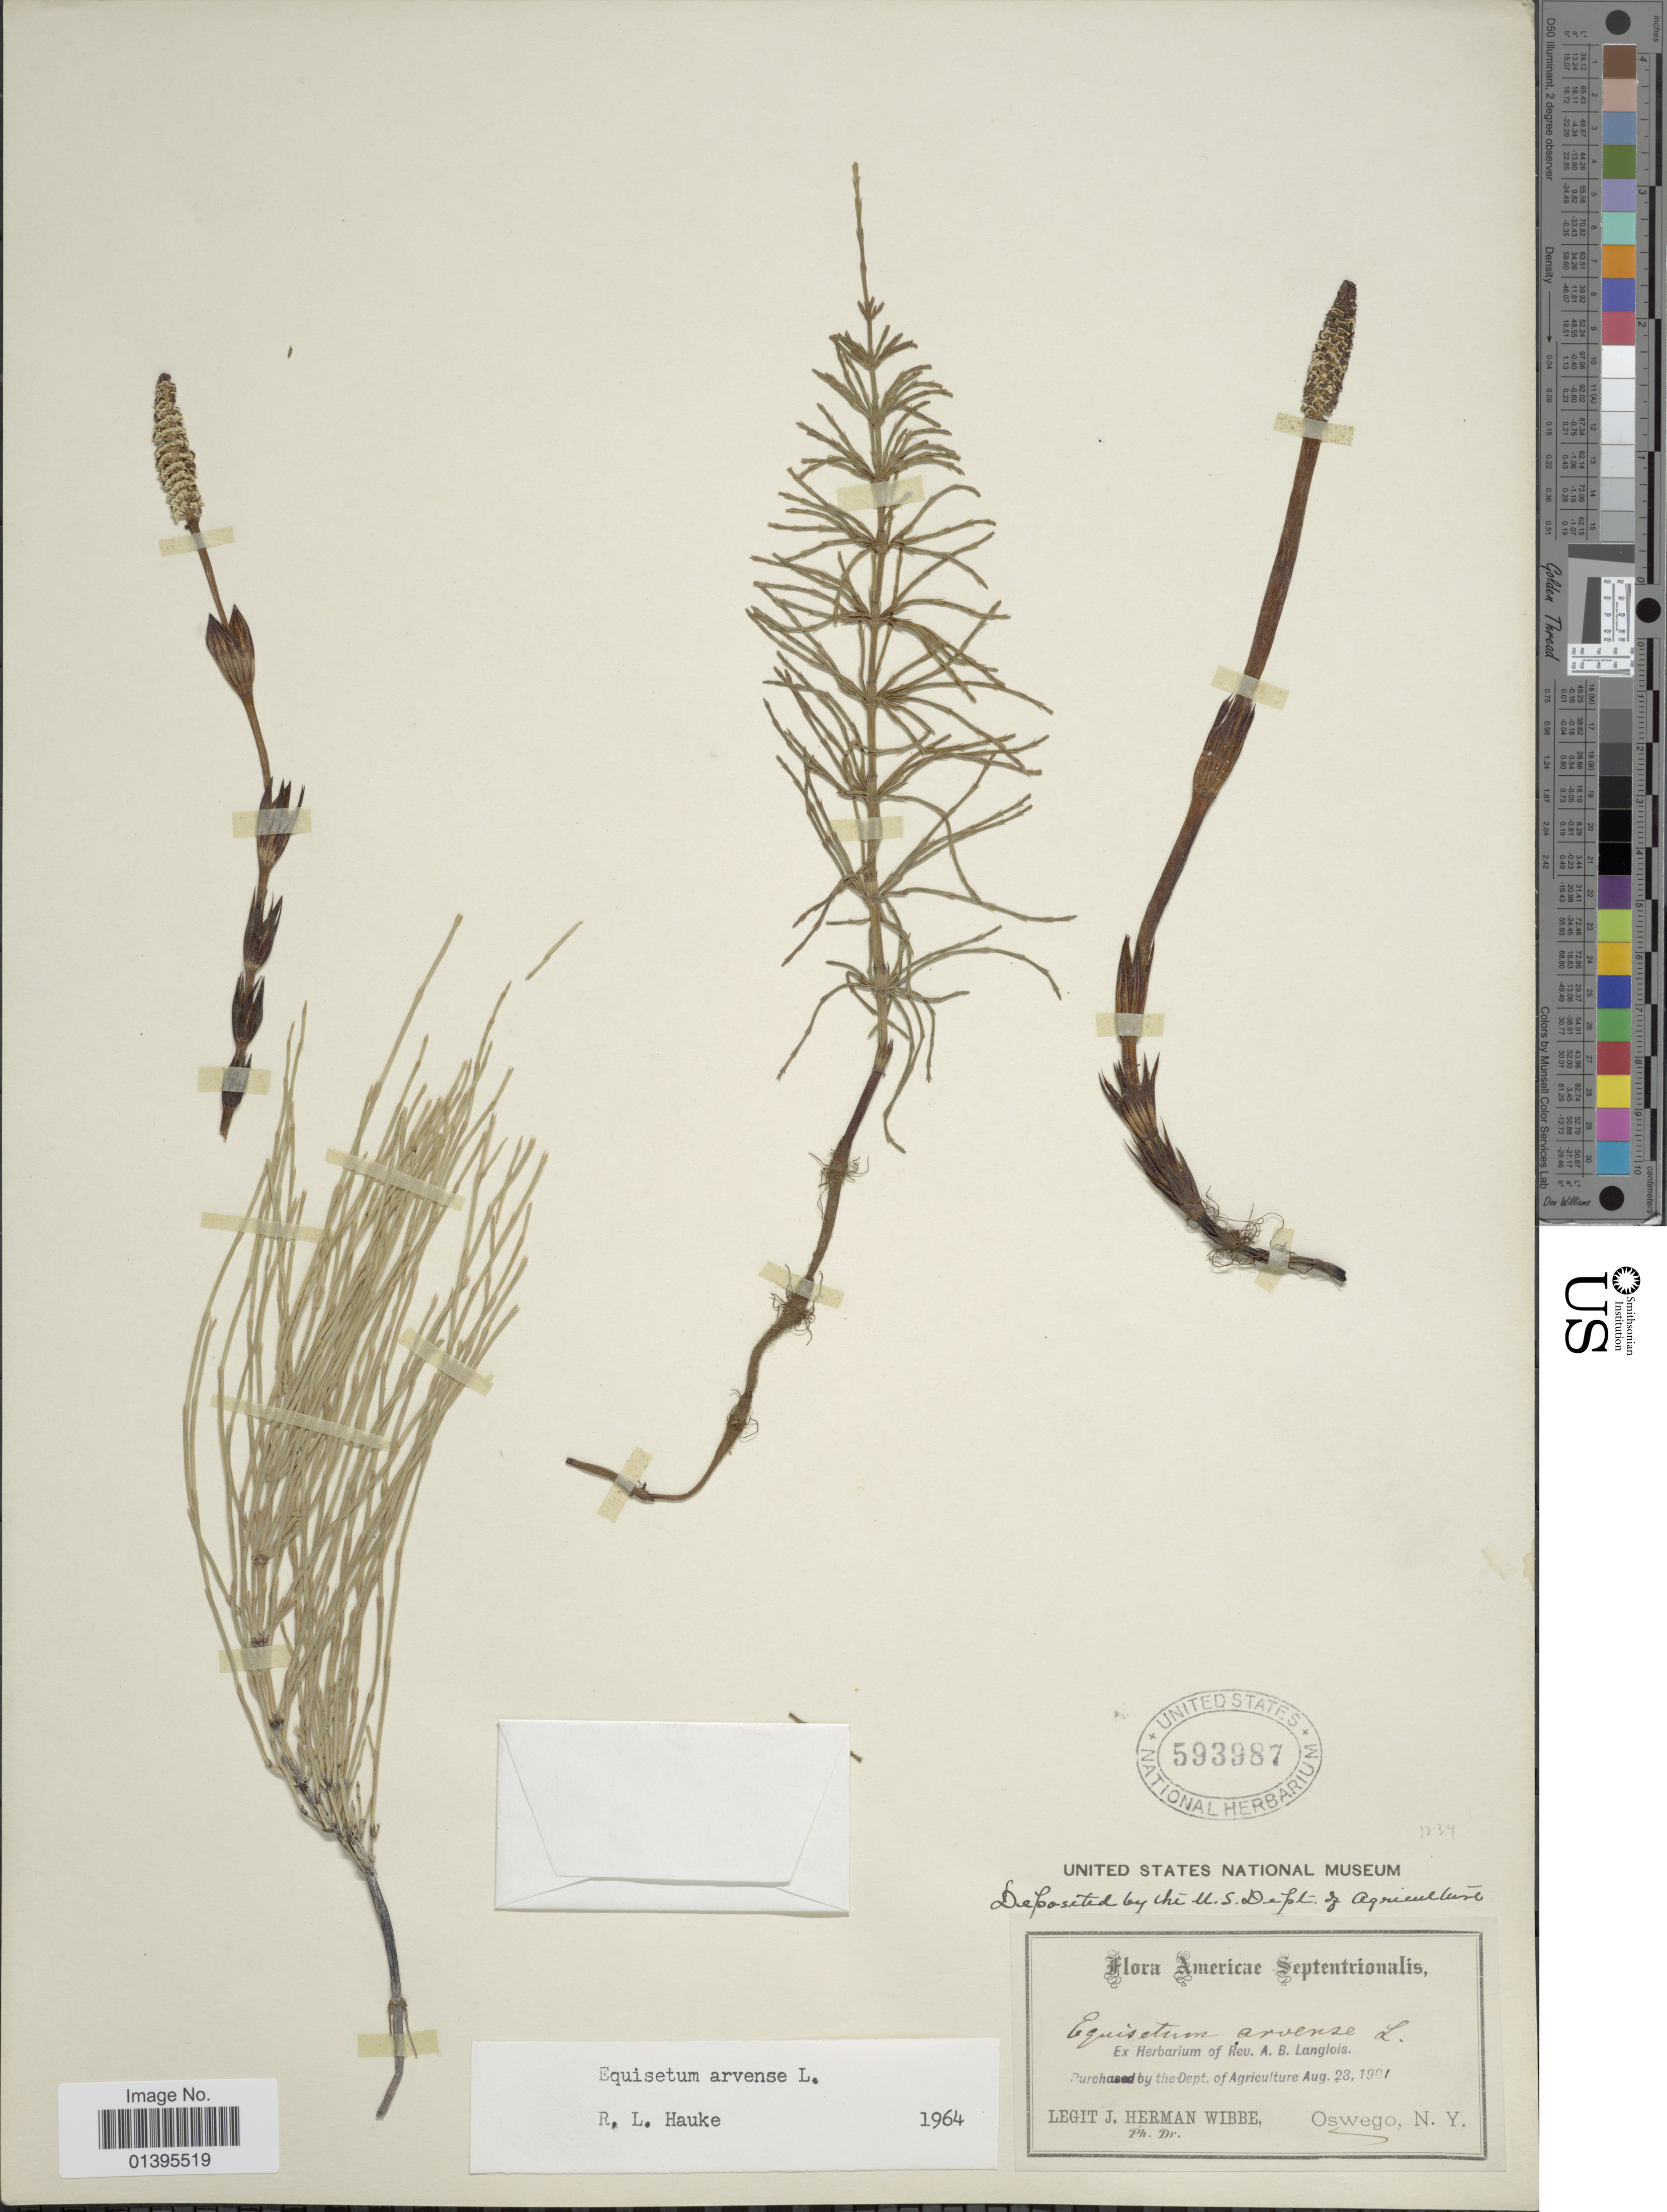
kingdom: Plantae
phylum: Tracheophyta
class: Polypodiopsida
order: Equisetales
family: Equisetaceae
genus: Equisetum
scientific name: Equisetum arvense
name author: L.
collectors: J. Wibbe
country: United States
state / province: New York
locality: Americae septentrionalis, Oswego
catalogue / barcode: US 593987